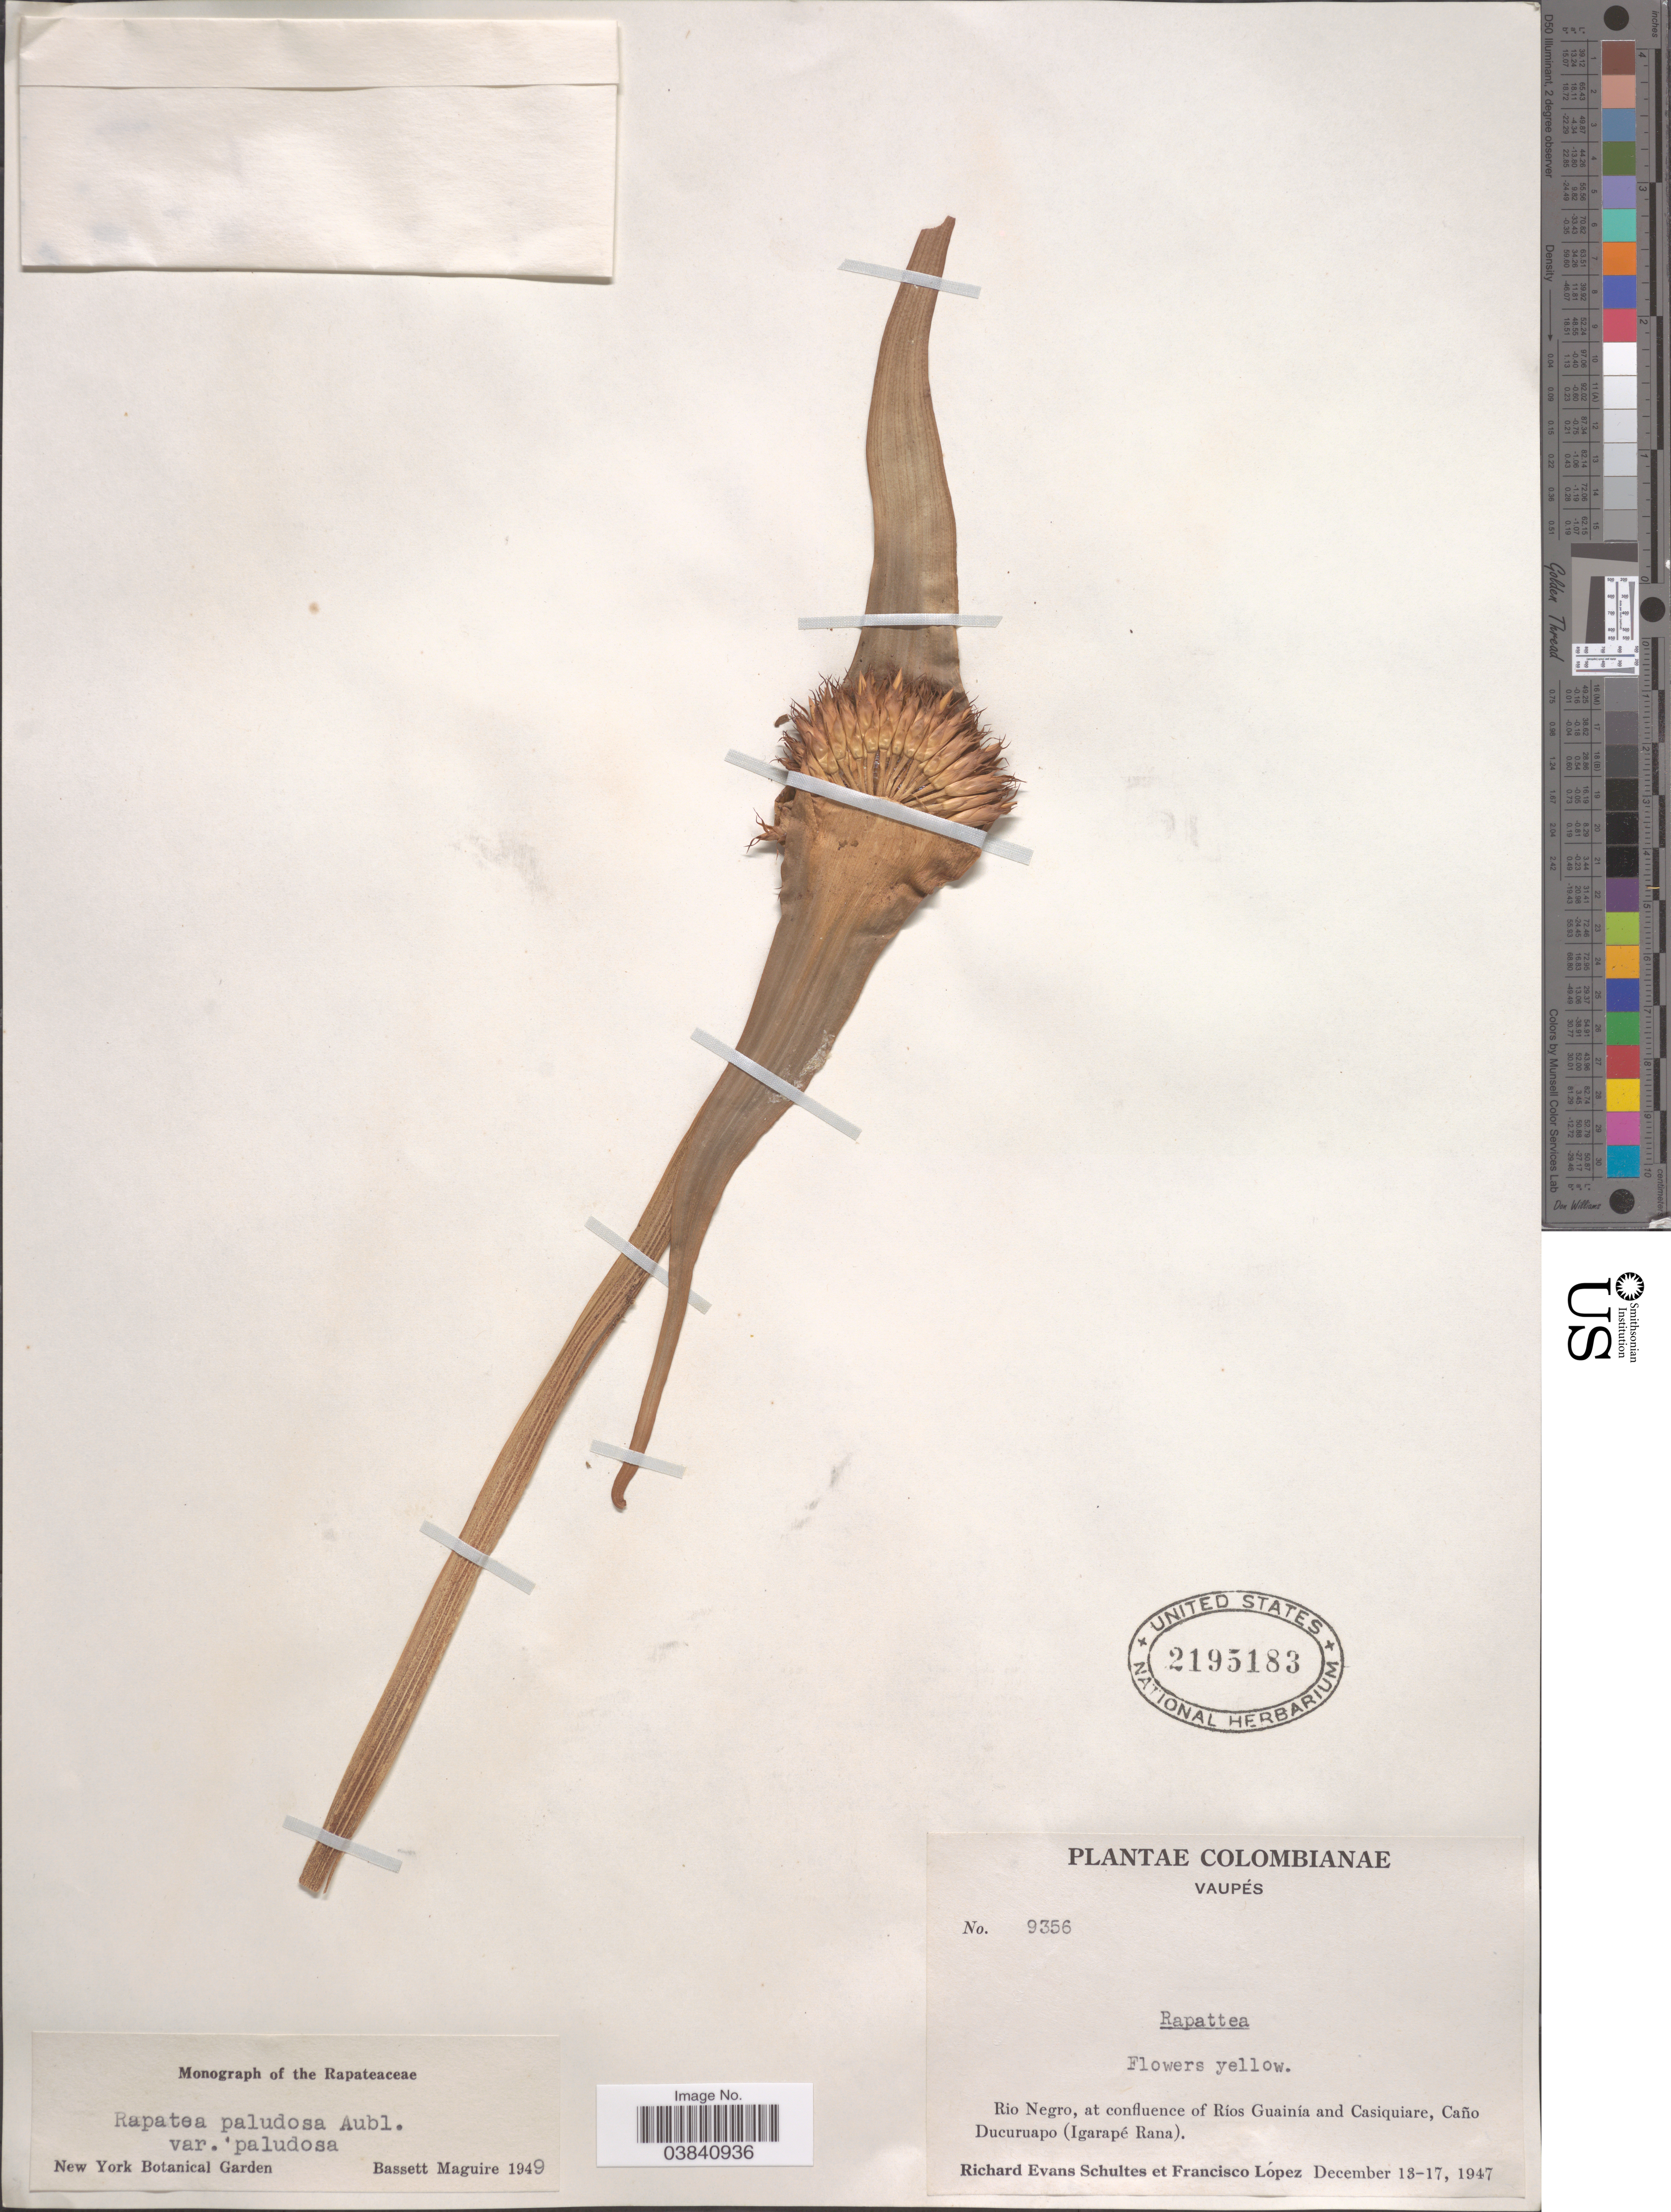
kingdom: Plantae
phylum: Tracheophyta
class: Liliopsida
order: Poales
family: Rapateaceae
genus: Rapatea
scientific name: Rapatea paludosa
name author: Aubl.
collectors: R. E. Schultes & F. Lopéz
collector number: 9356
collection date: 1947-12-13/1947-12-17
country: Colombia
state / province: Vaupés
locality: Rio Negro, at confluence of Ríos Guainía and Casiquiare, Caño Ducuruapo (Igarapé Rana).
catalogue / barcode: US 2195183